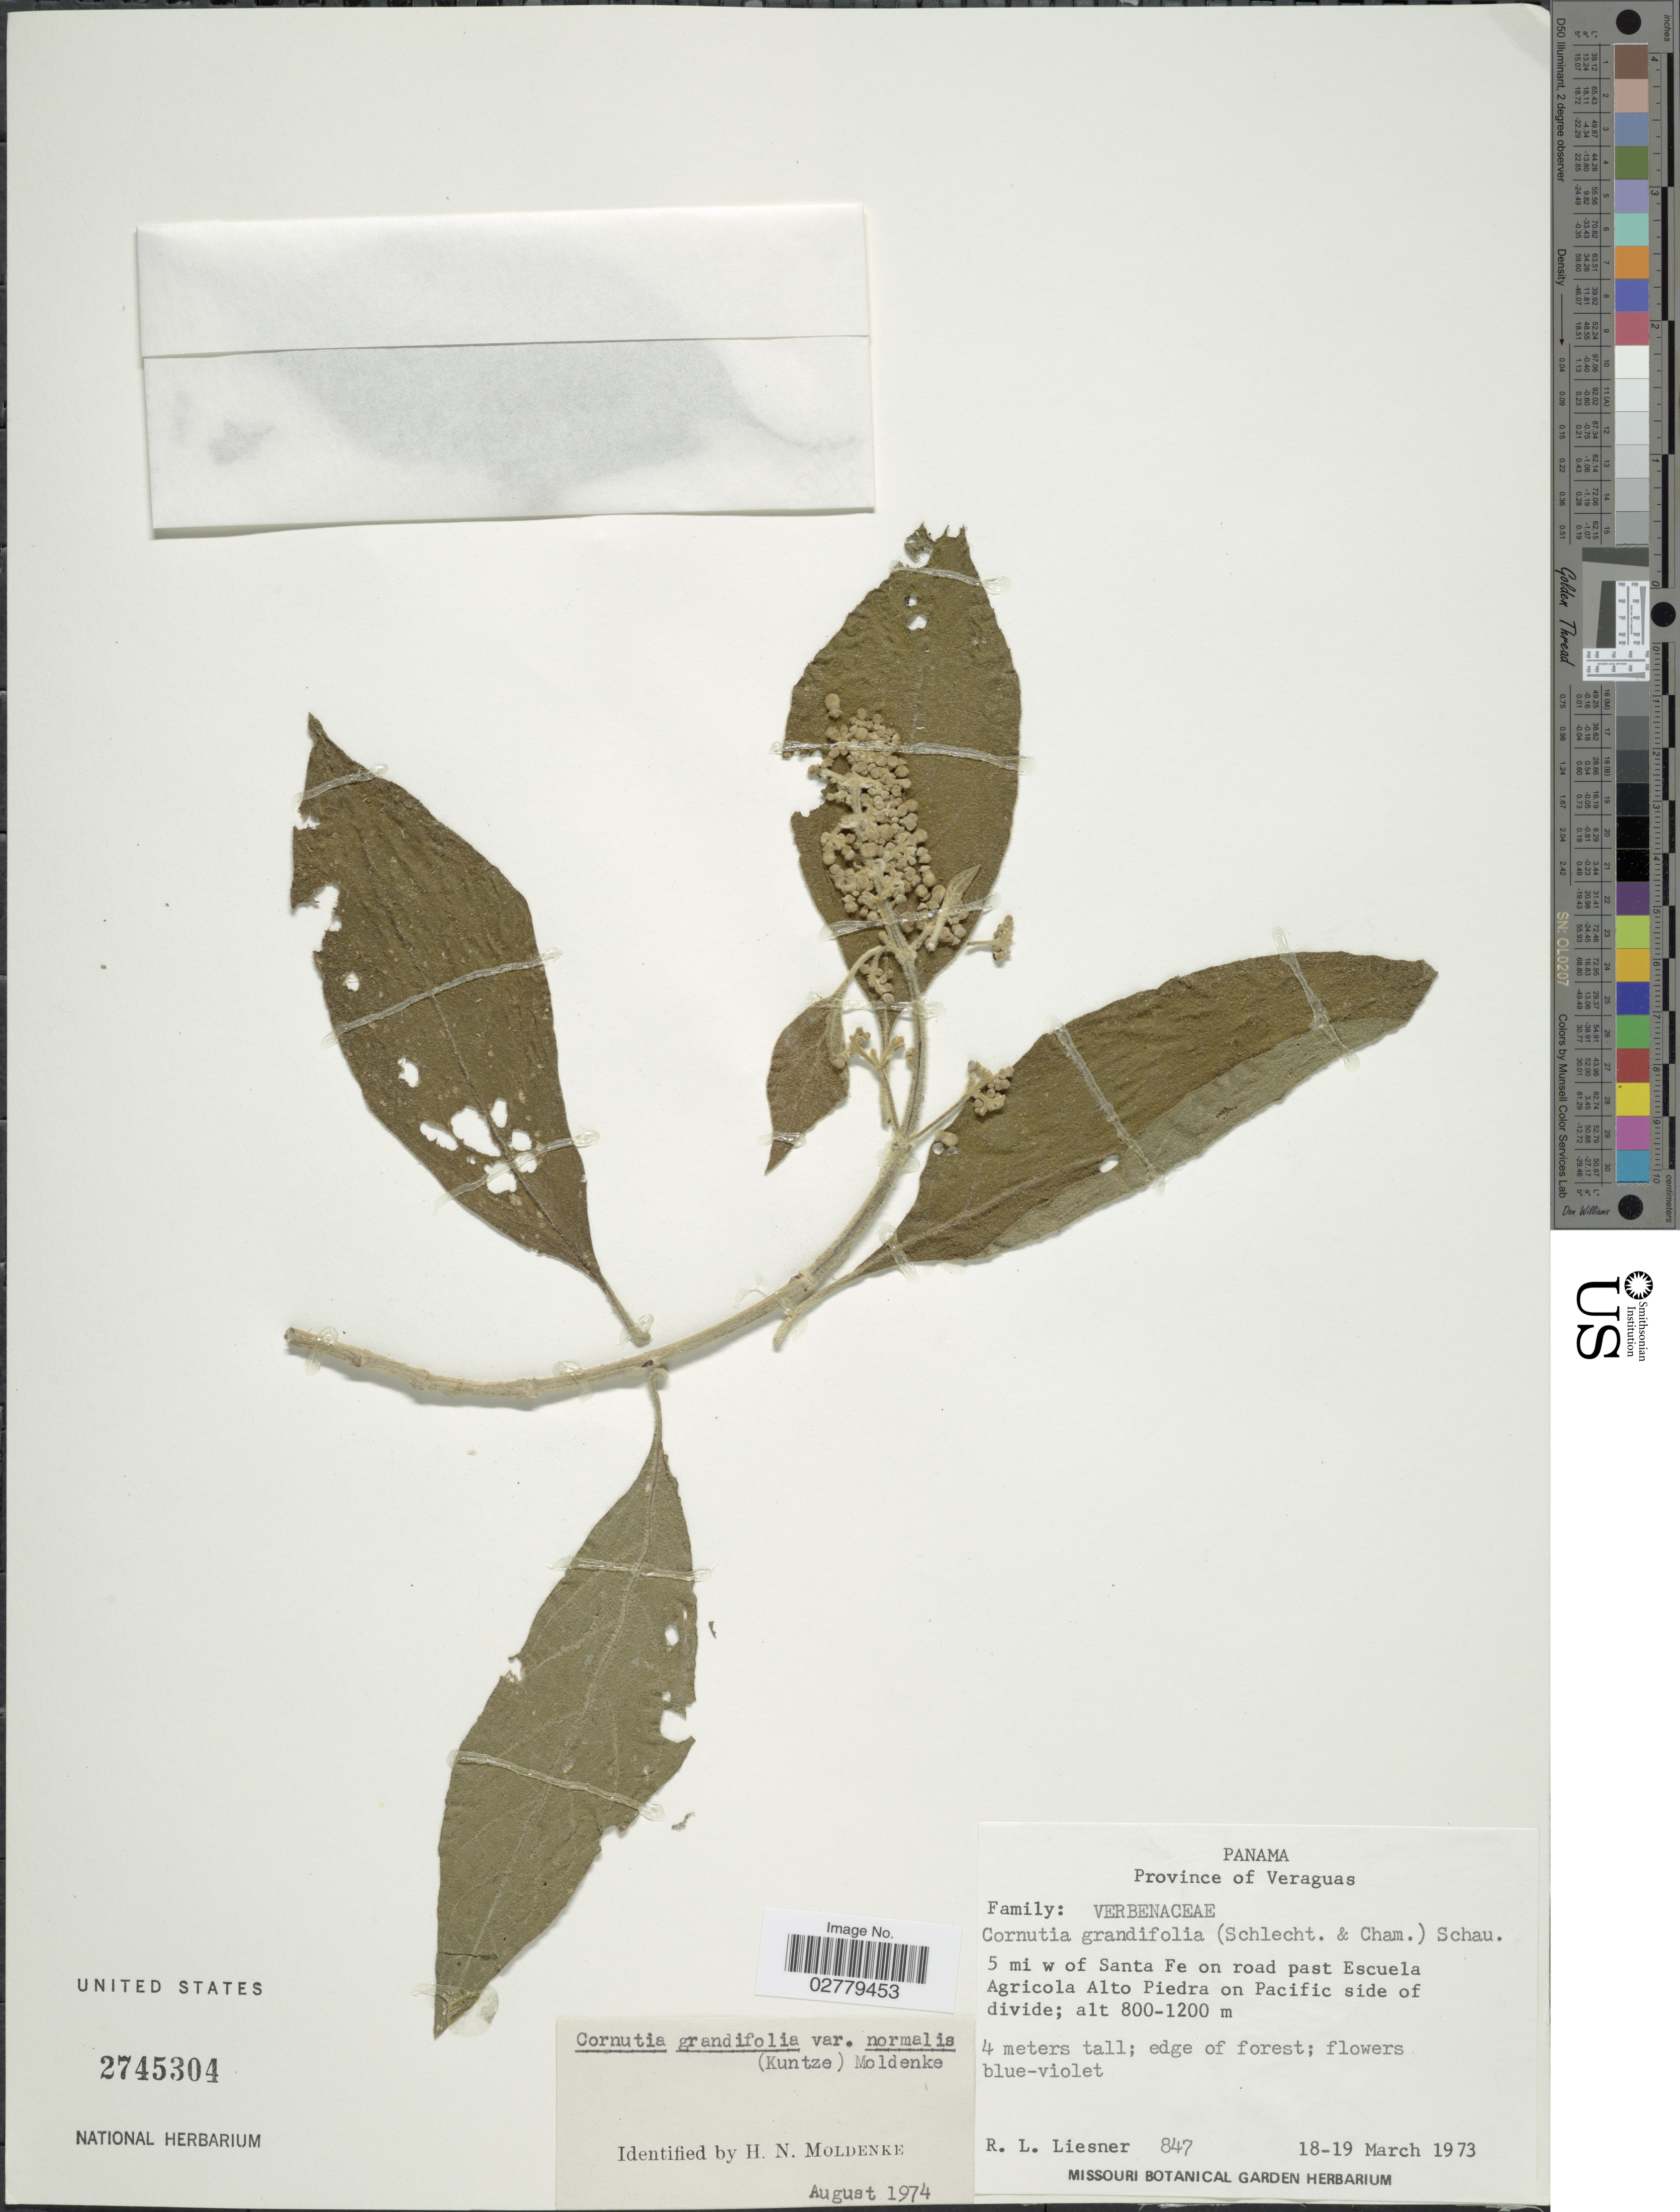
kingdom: Plantae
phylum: Tracheophyta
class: Magnoliopsida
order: Lamiales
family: Lamiaceae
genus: Cornutia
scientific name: Cornutia grandifolia var. normalis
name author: Moldenke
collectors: R. L. Liesner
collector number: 847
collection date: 1973-03-18/1973-03-19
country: Panama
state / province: Veraguas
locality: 5 mi w of Santa Fe on road past Escuela Agricola Alto Piedra on Pacific side of divide.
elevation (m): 800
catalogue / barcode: US 2745304